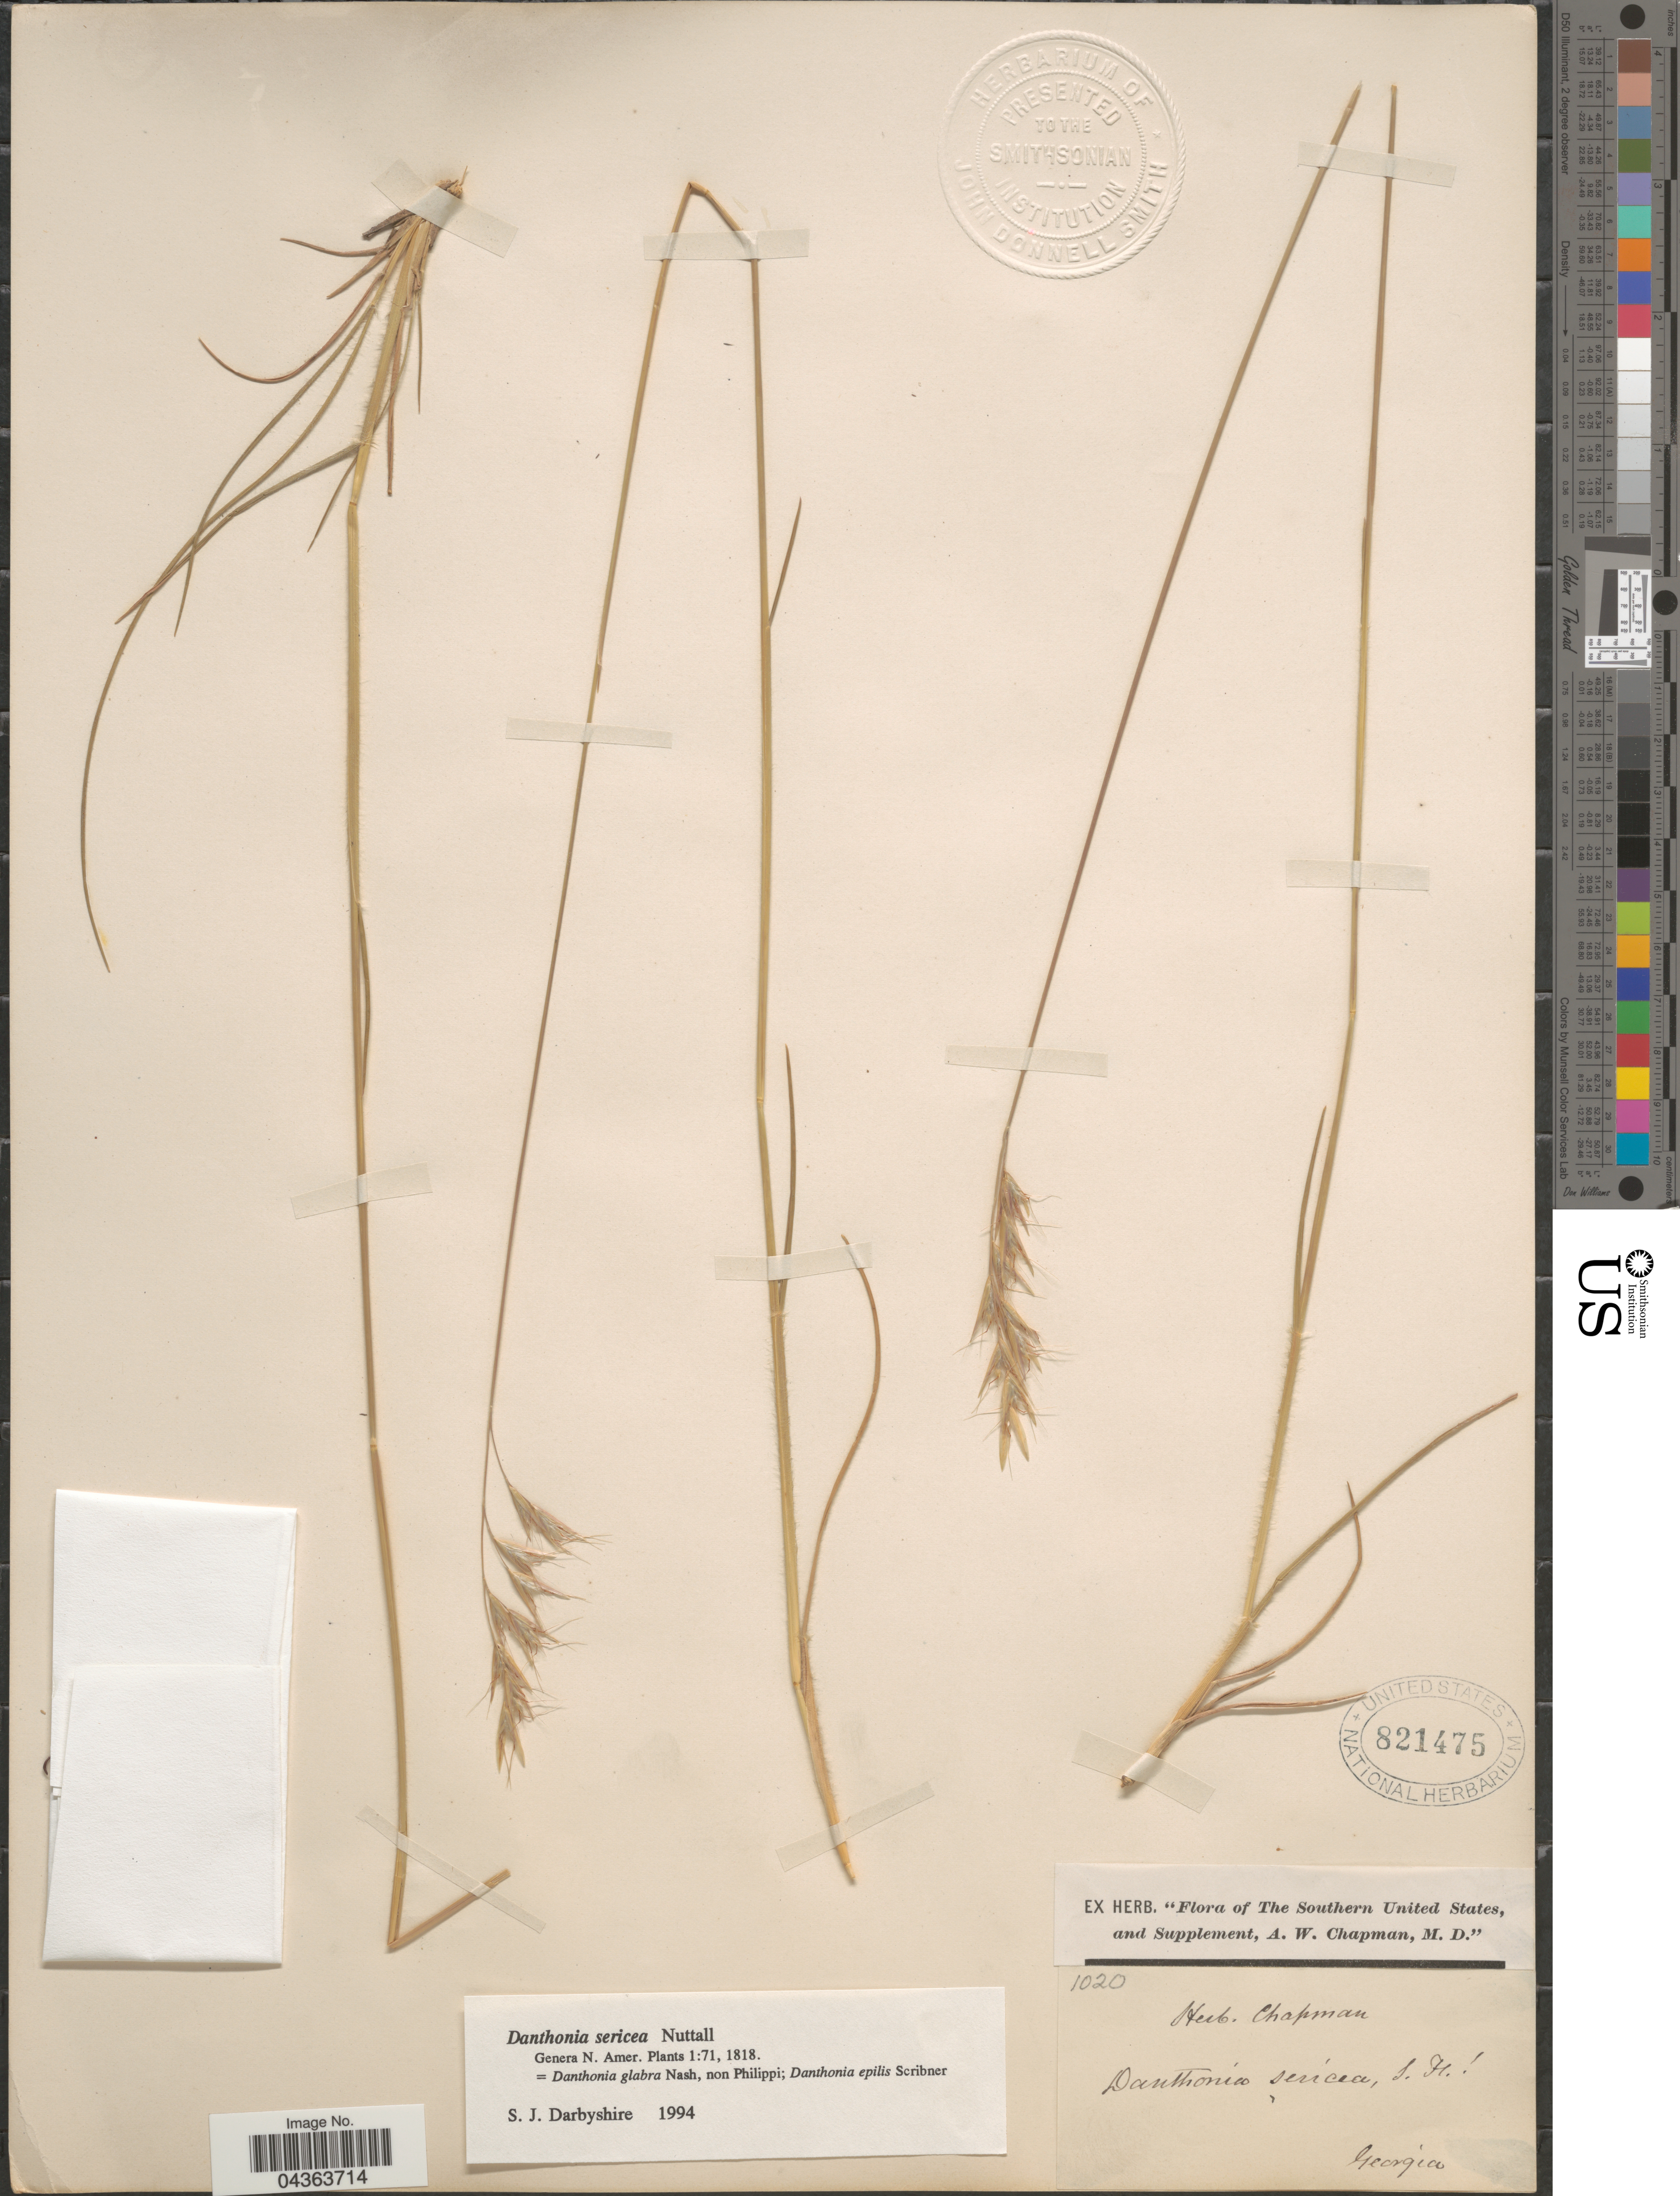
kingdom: Plantae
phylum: Tracheophyta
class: Liliopsida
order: Poales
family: Poaceae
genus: Danthonia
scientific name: Danthonia sericea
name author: Nutt.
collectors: ex herb. A.W. Chapman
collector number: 1020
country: United States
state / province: Georgia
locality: Southern United States.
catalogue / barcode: US 821475